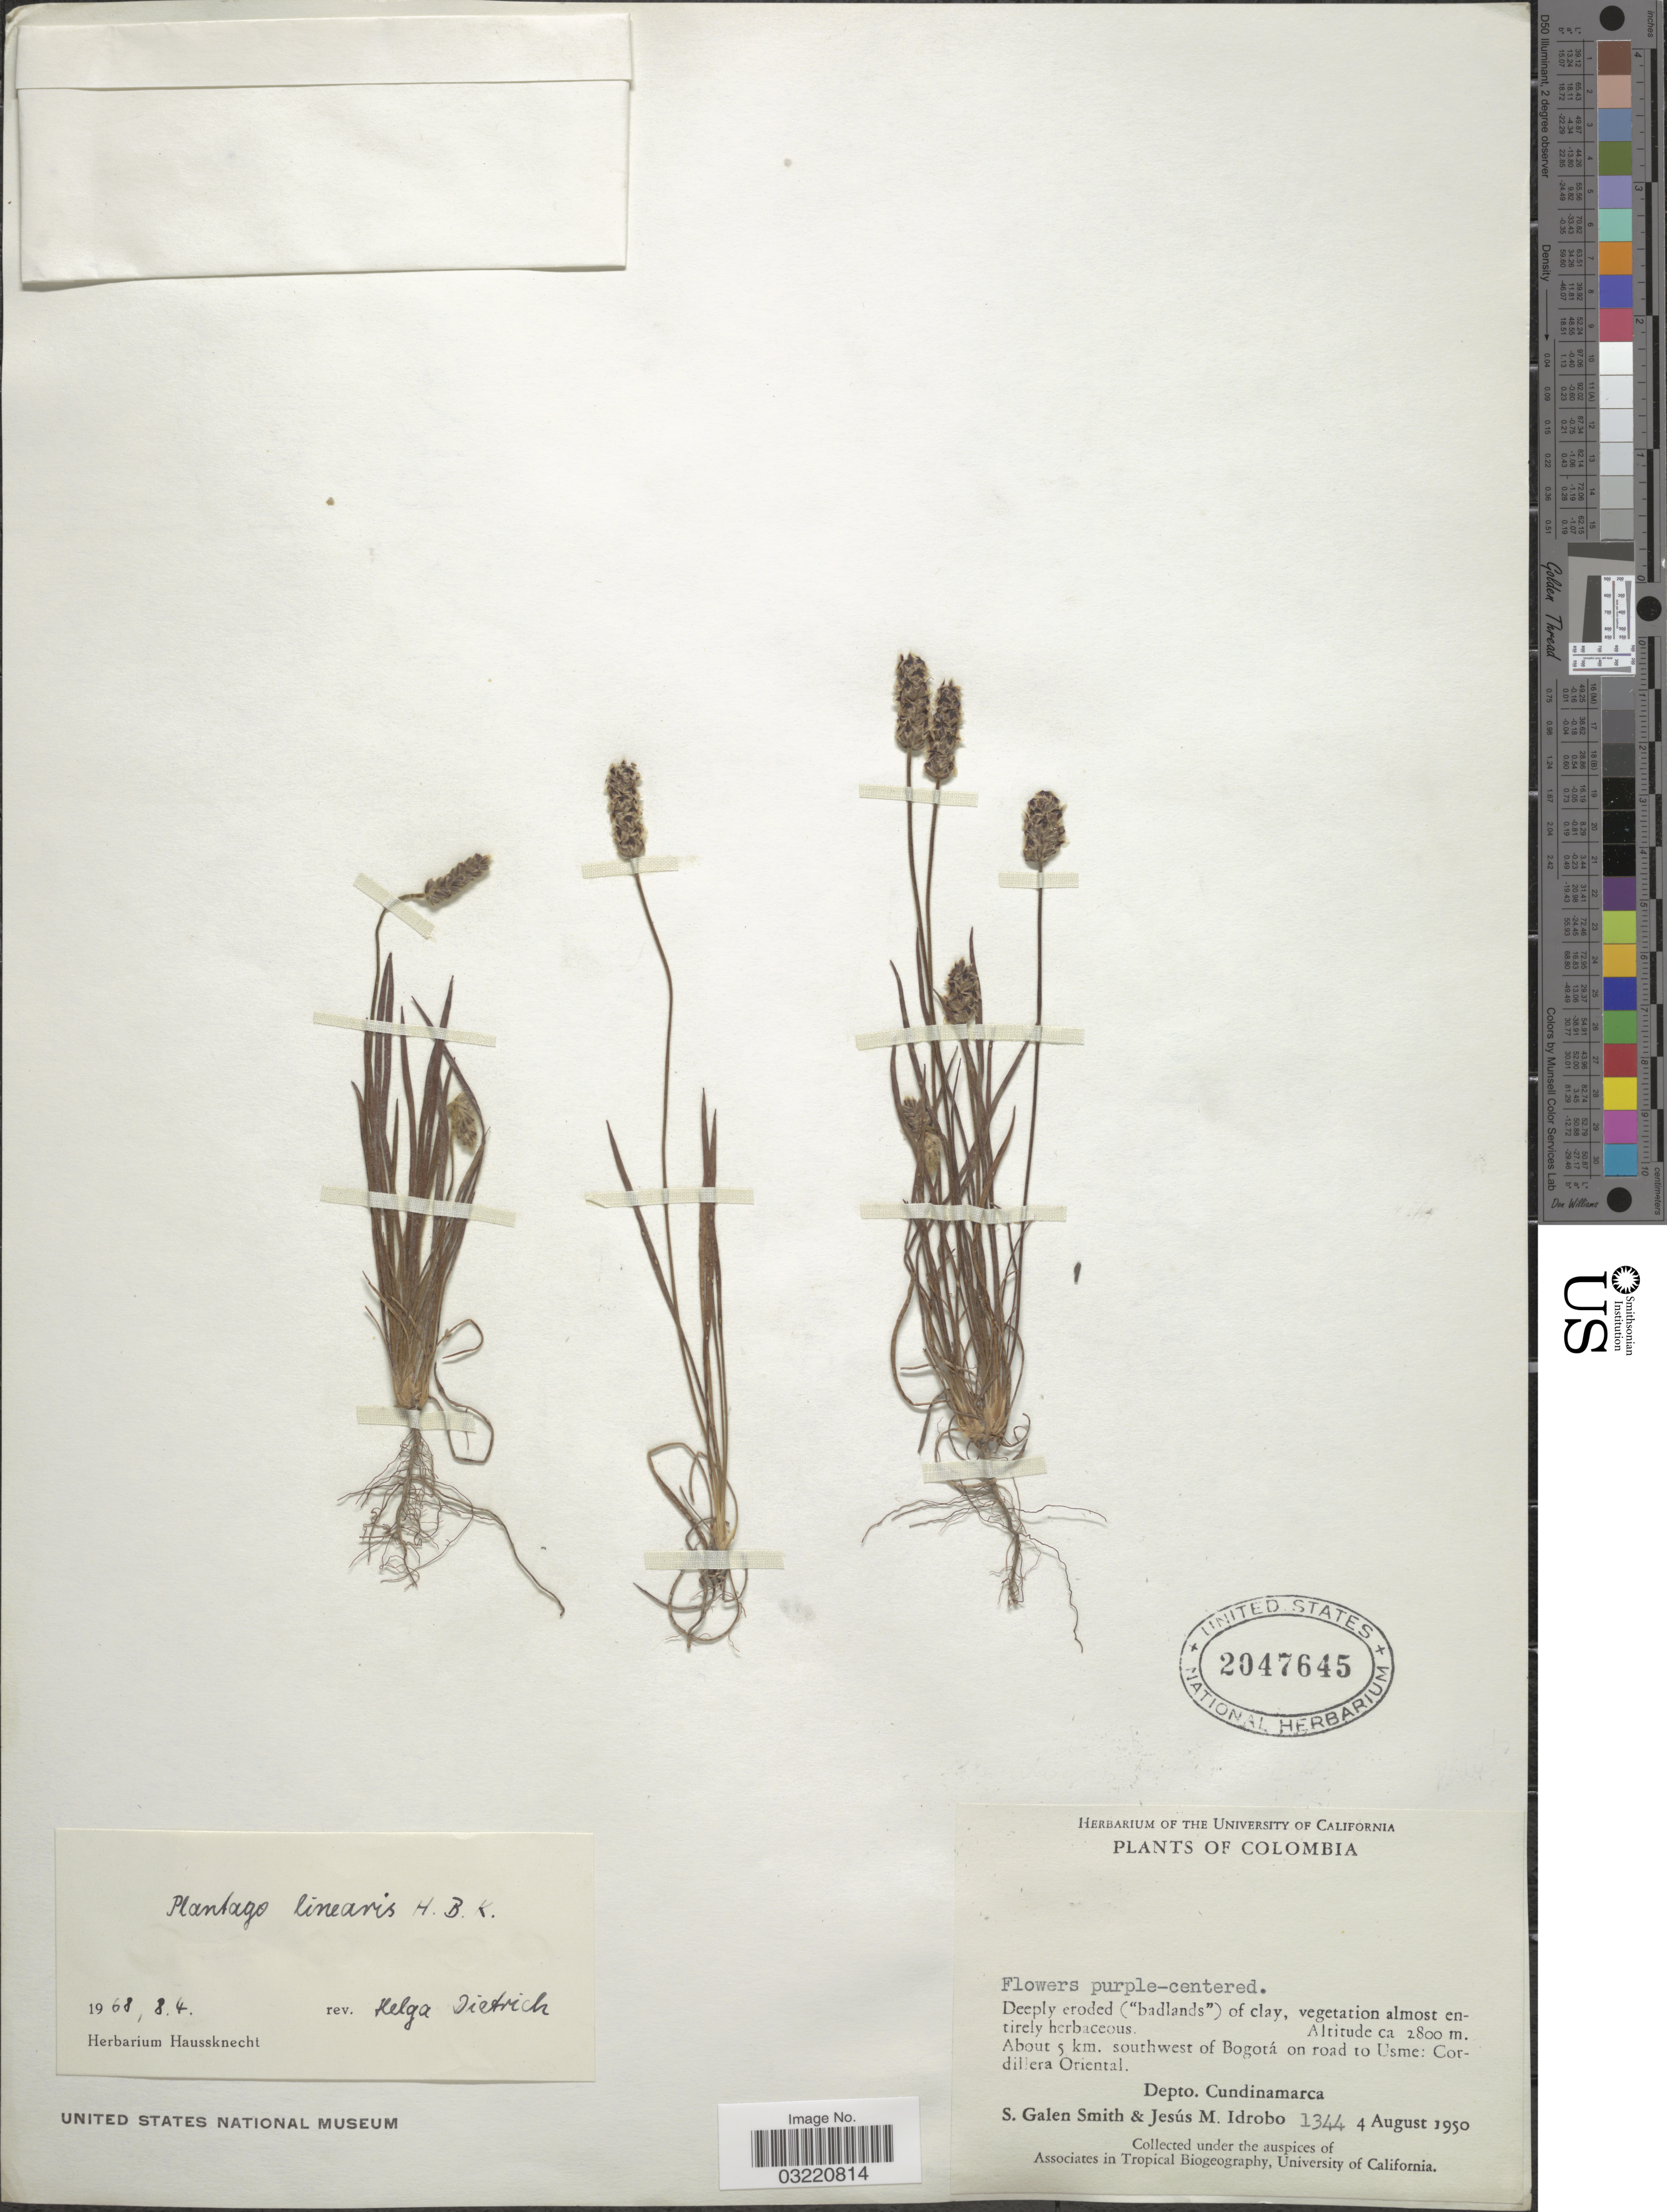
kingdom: Plantae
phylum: Tracheophyta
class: Magnoliopsida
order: Lamiales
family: Plantaginaceae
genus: Plantago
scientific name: Plantago linearis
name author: Kunth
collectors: S. G. Smith & J. M. Idrobo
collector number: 1344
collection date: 1950-08-04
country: Colombia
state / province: Cundinamarca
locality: About 5 km. southwest of Bogotá on road to Usme: Cordillera Oriental. Depto. Cundinamarca.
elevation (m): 2800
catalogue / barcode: US 2047645